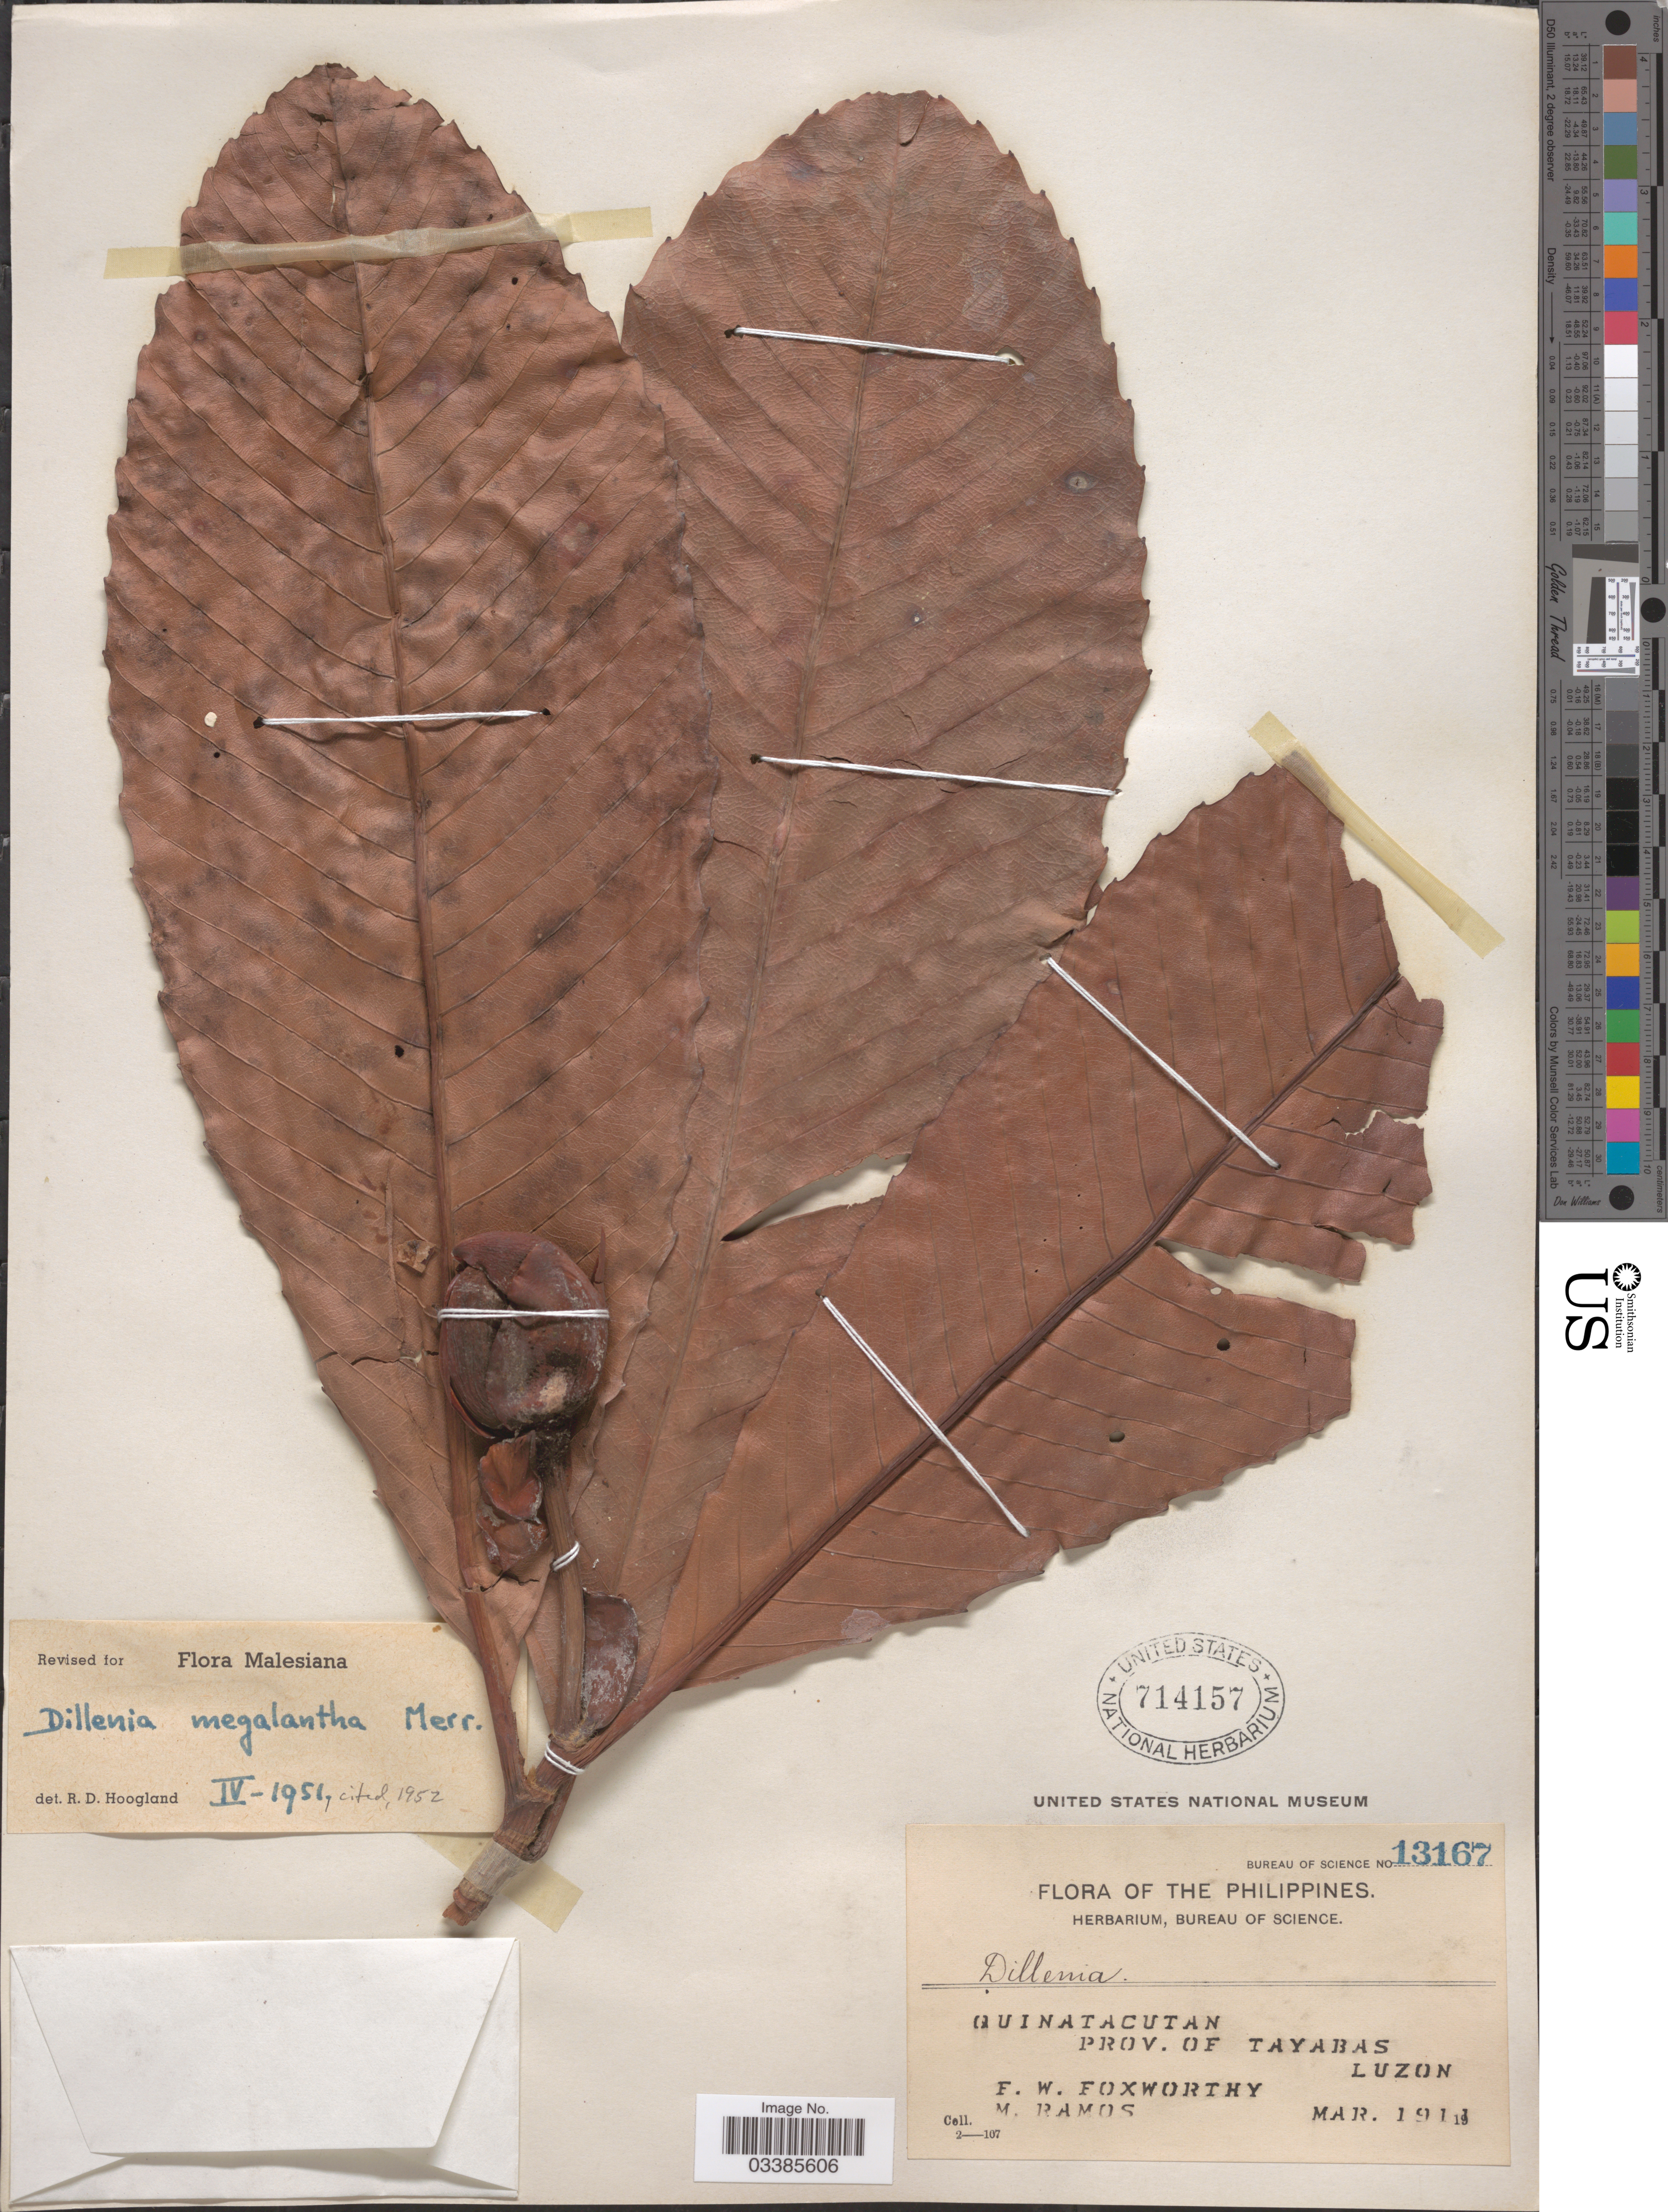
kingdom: Plantae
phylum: Tracheophyta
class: Magnoliopsida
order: Dilleniales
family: Dilleniaceae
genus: Dillenia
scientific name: Dillenia megalantha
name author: Merr.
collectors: F. W. Foxworthy & M. Ramos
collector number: Bureau of Science 13167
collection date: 1911-03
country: Philippines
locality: Quinatacutan. Prov. of Tayabas. Luzon.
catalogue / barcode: US 714157